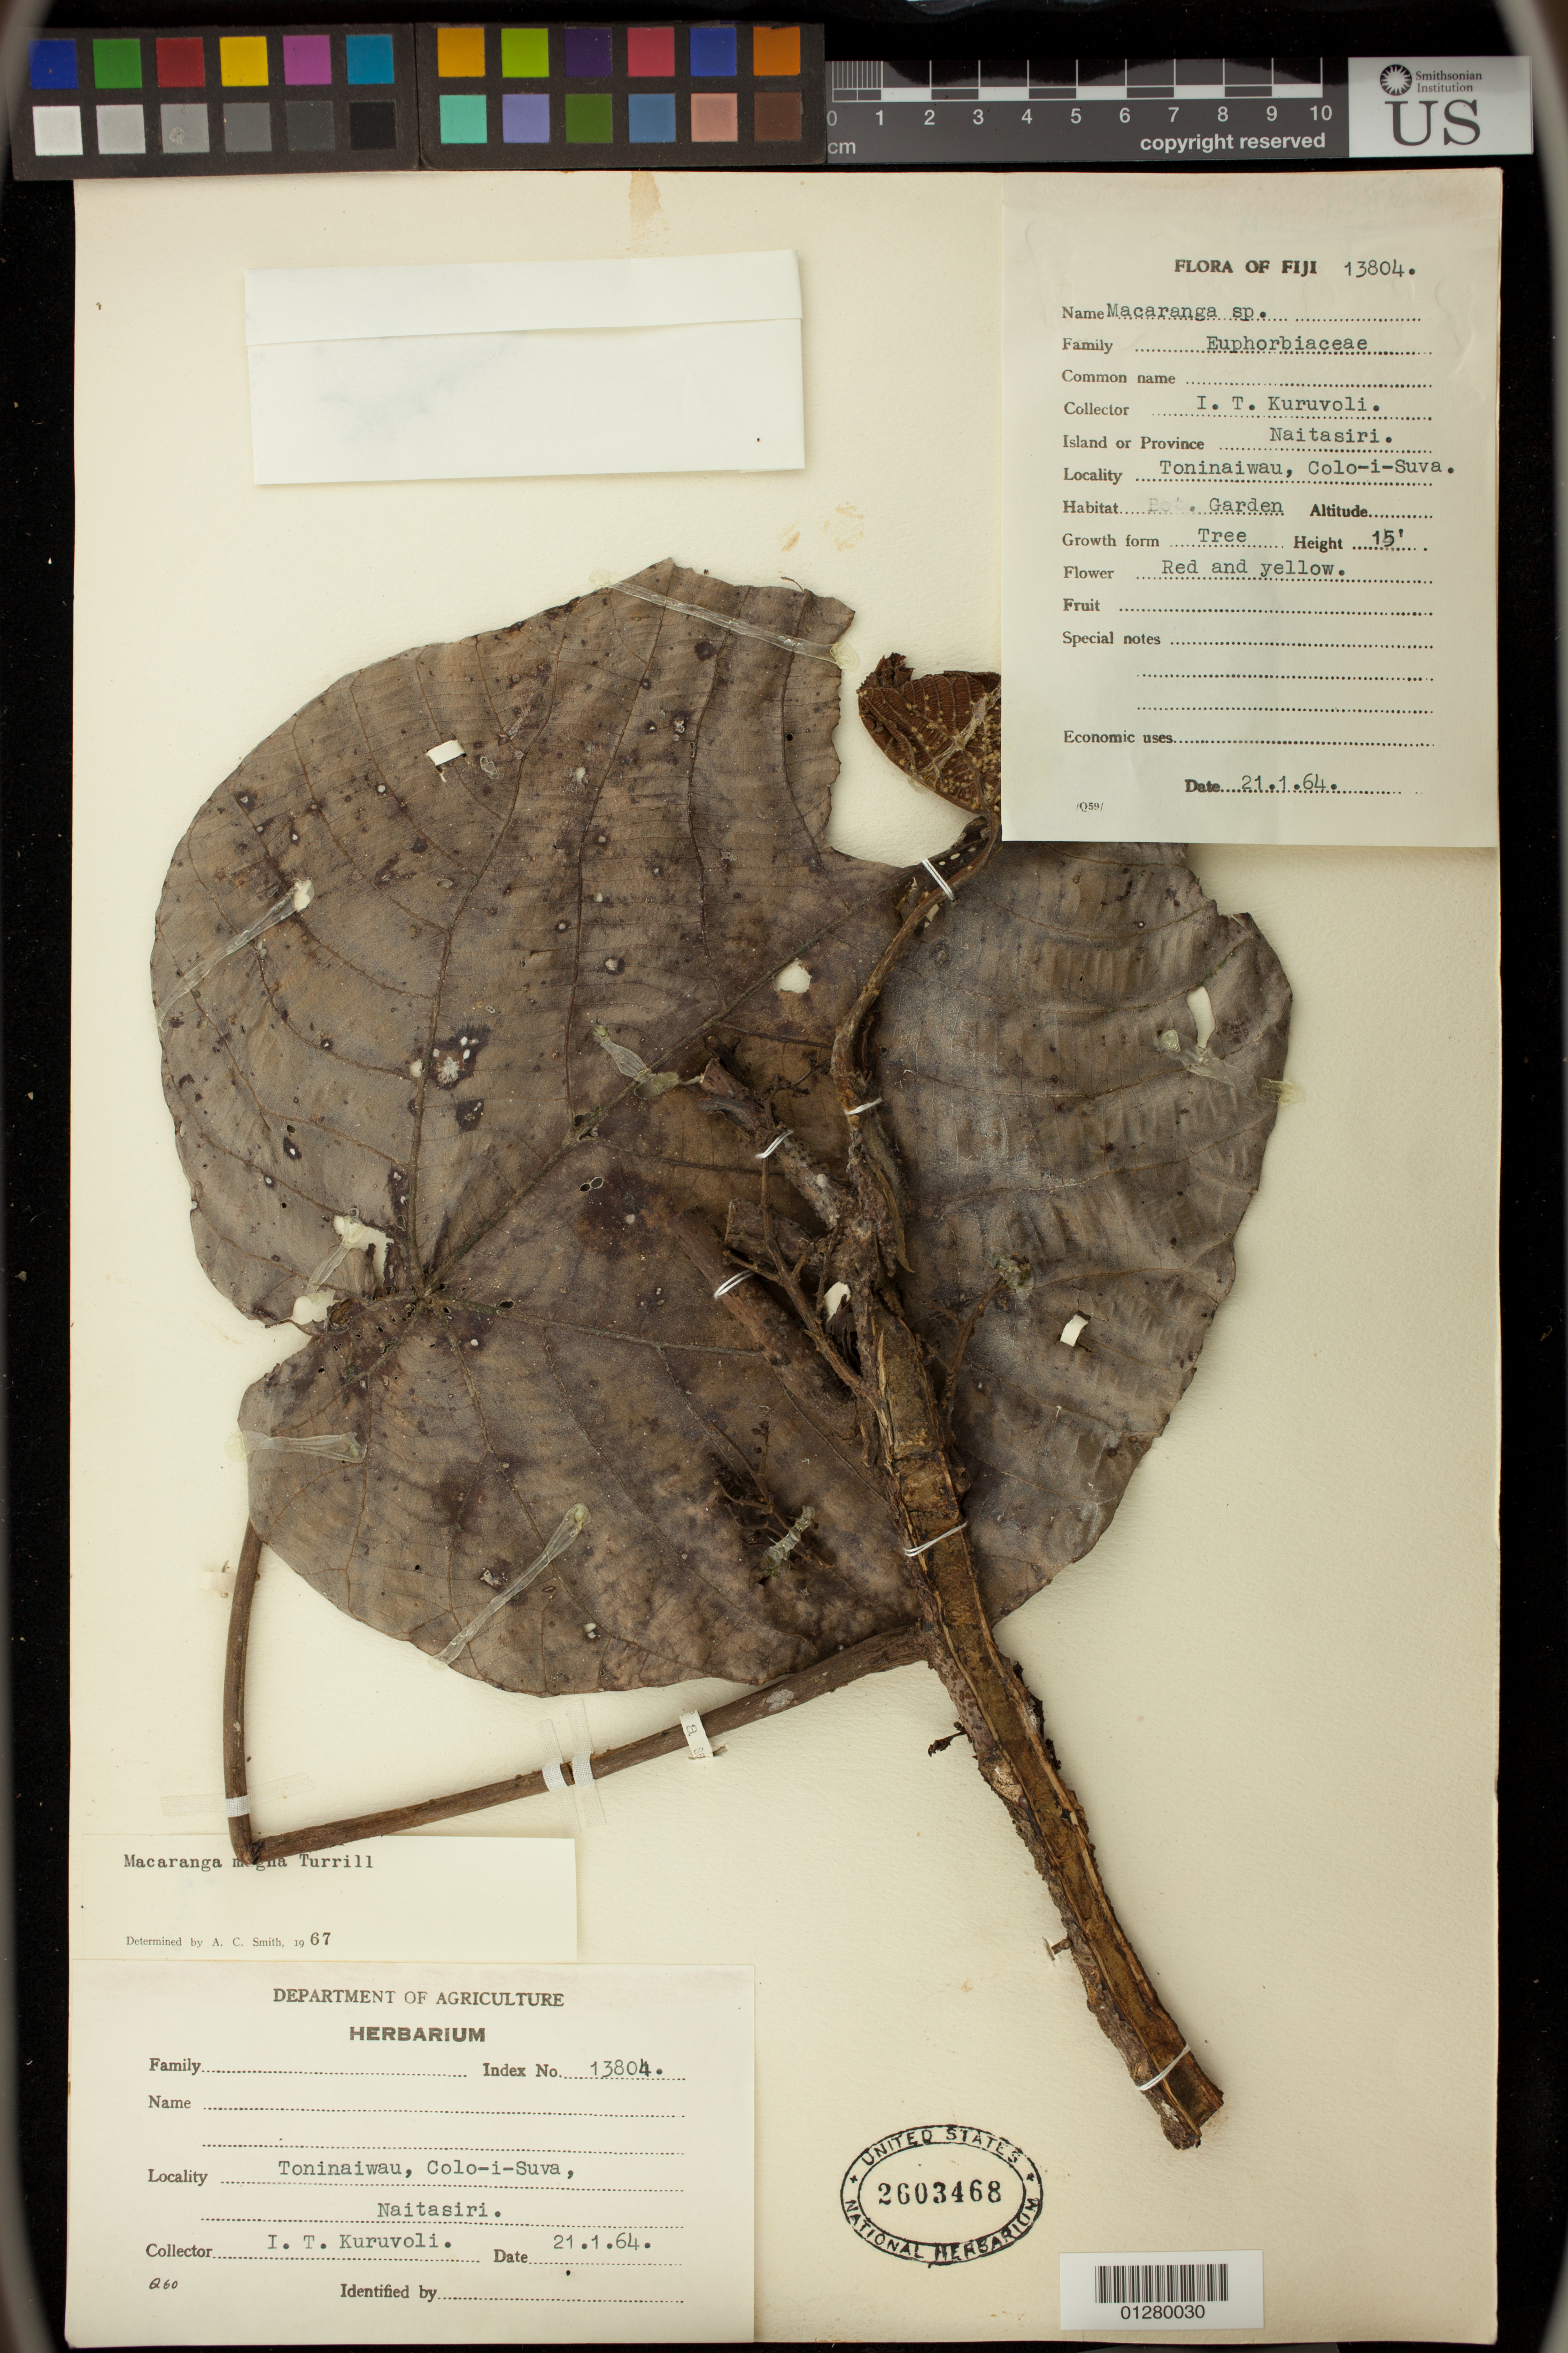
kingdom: Plantae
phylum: Tracheophyta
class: Magnoliopsida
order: Malpighiales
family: Euphorbiaceae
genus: Macaranga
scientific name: Macaranga magna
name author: Turrill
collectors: I. Kuruvoli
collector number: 13804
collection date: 1964-01-21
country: Fiji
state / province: Central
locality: Toninaiwau, Colo-i-Suva, Naitasiri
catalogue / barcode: US 2603468